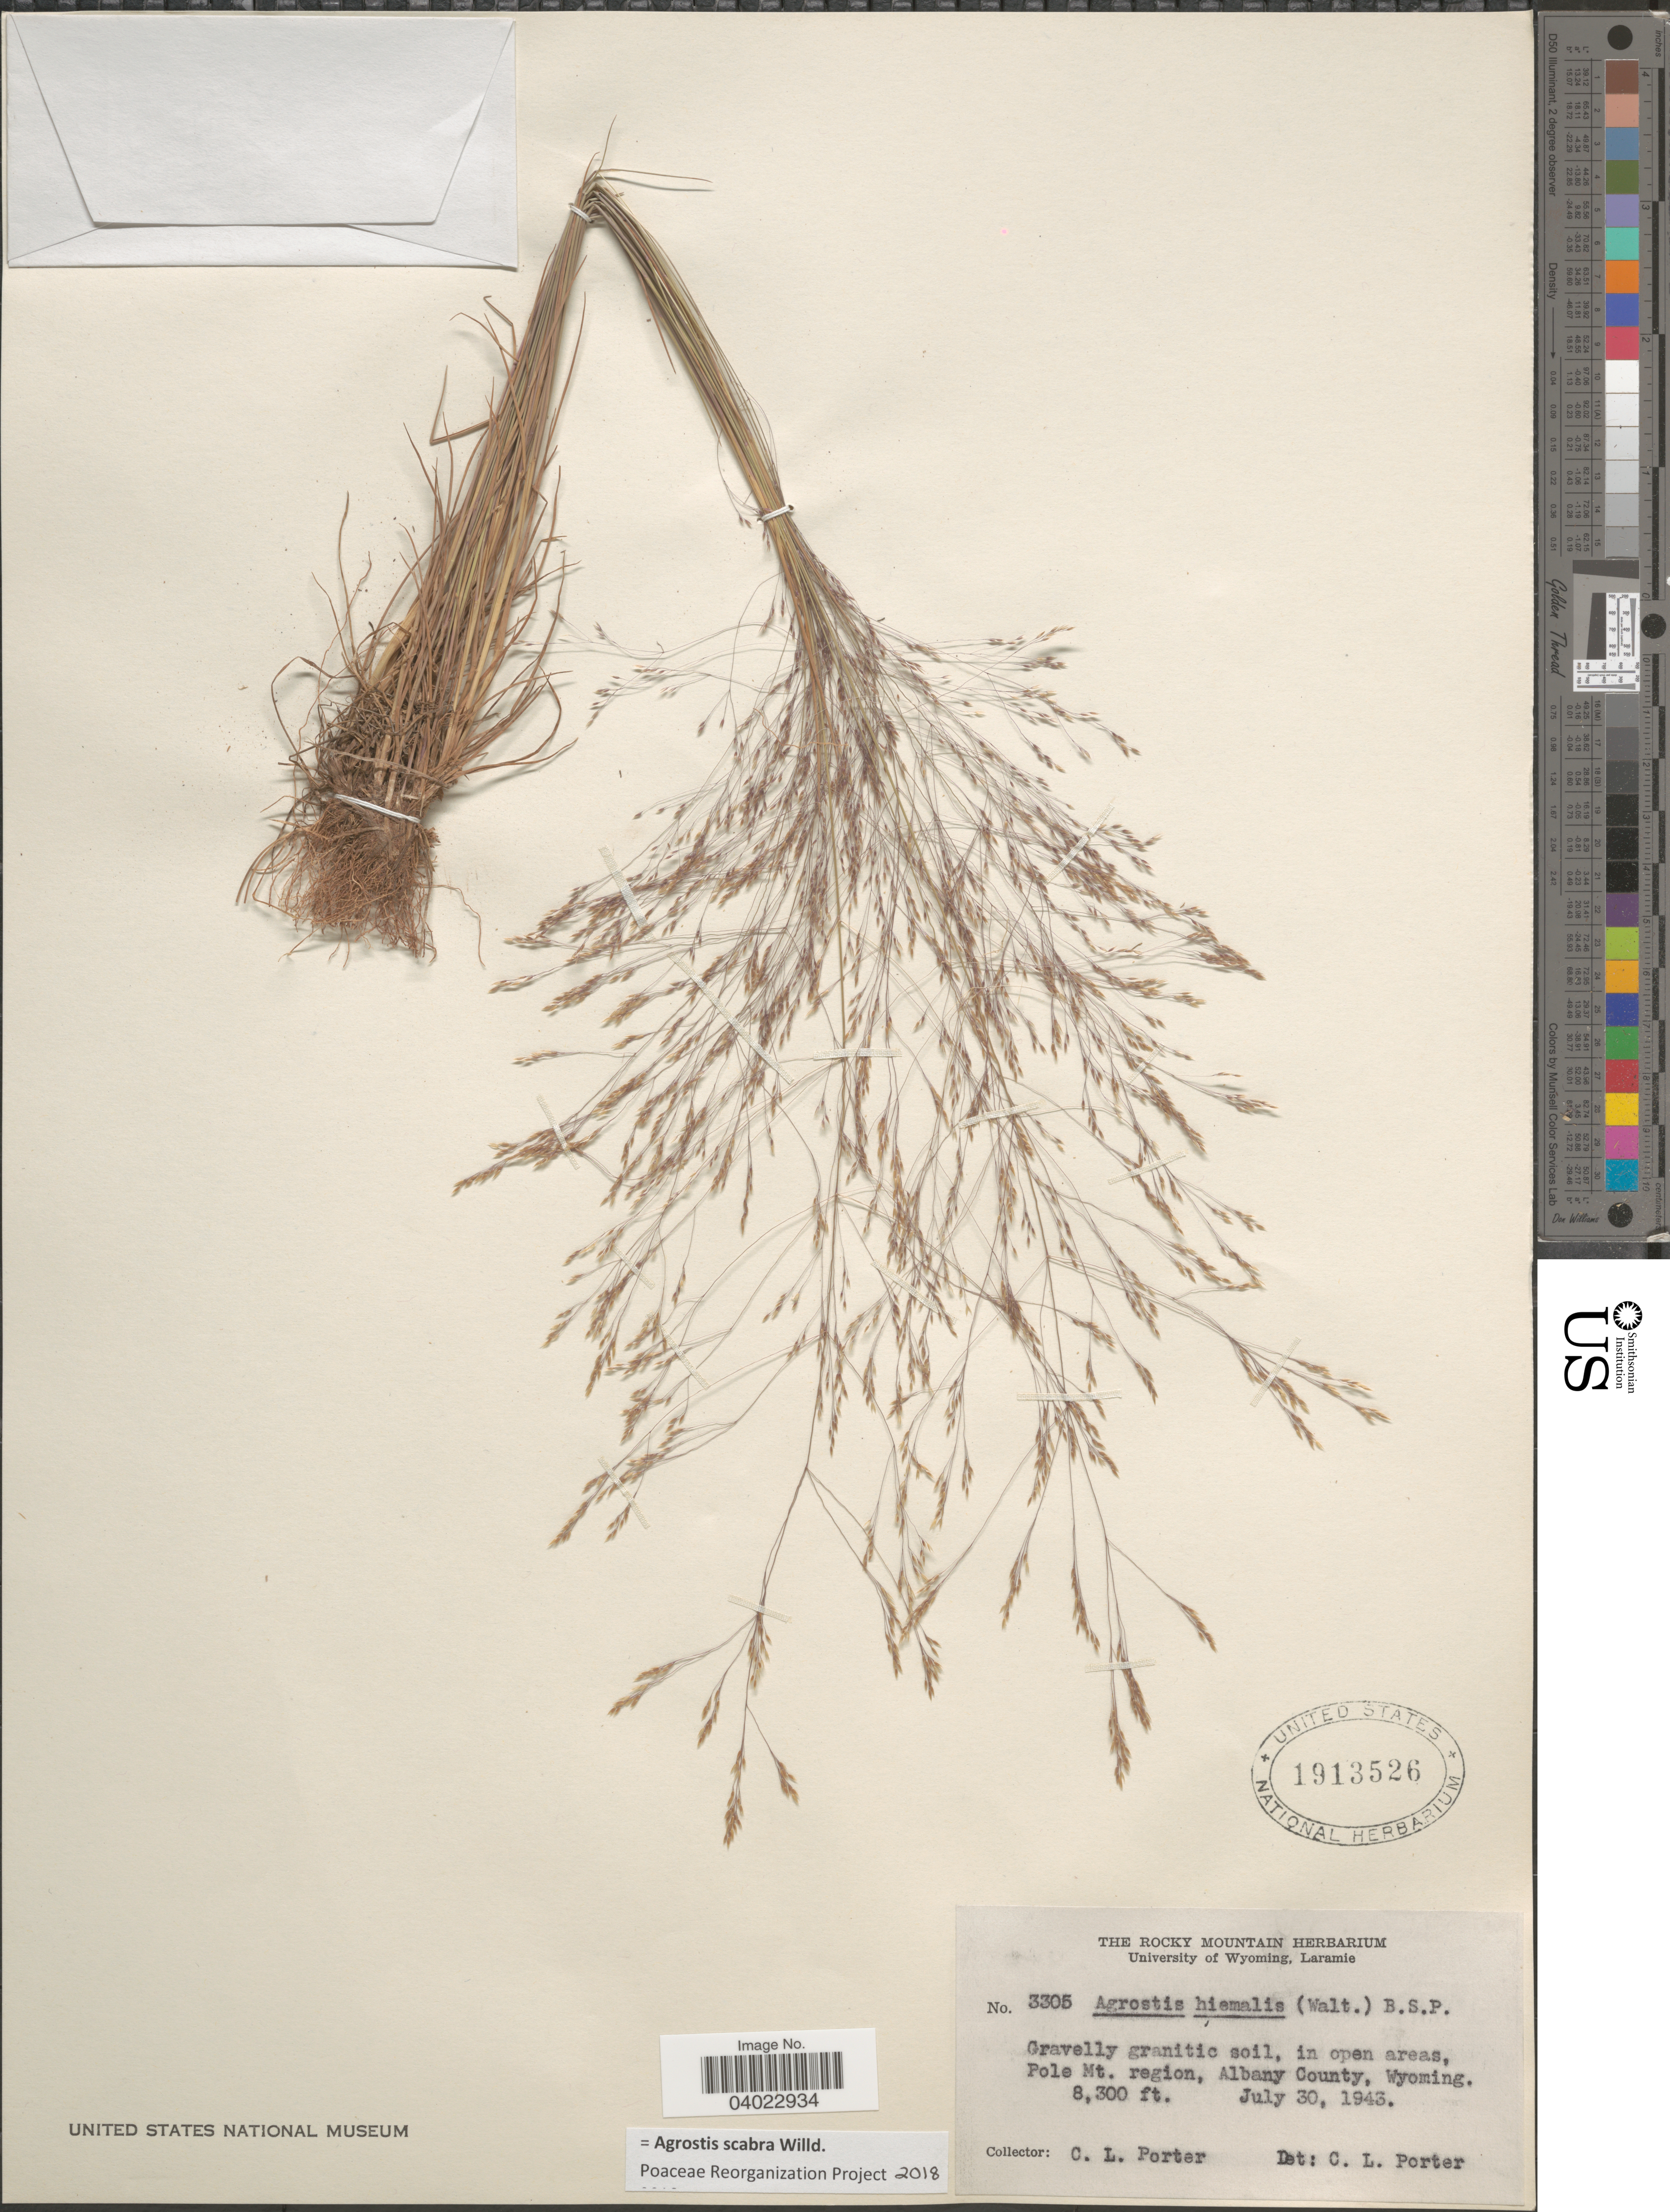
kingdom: Plantae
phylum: Tracheophyta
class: Liliopsida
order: Poales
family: Poaceae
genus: Agrostis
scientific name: Agrostis scabra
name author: Willd.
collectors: C. L. Porter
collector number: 3305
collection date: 1943-07-30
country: United States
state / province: Wyoming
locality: Pole Mt. region, Albany County.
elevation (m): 2530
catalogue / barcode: US 1913526